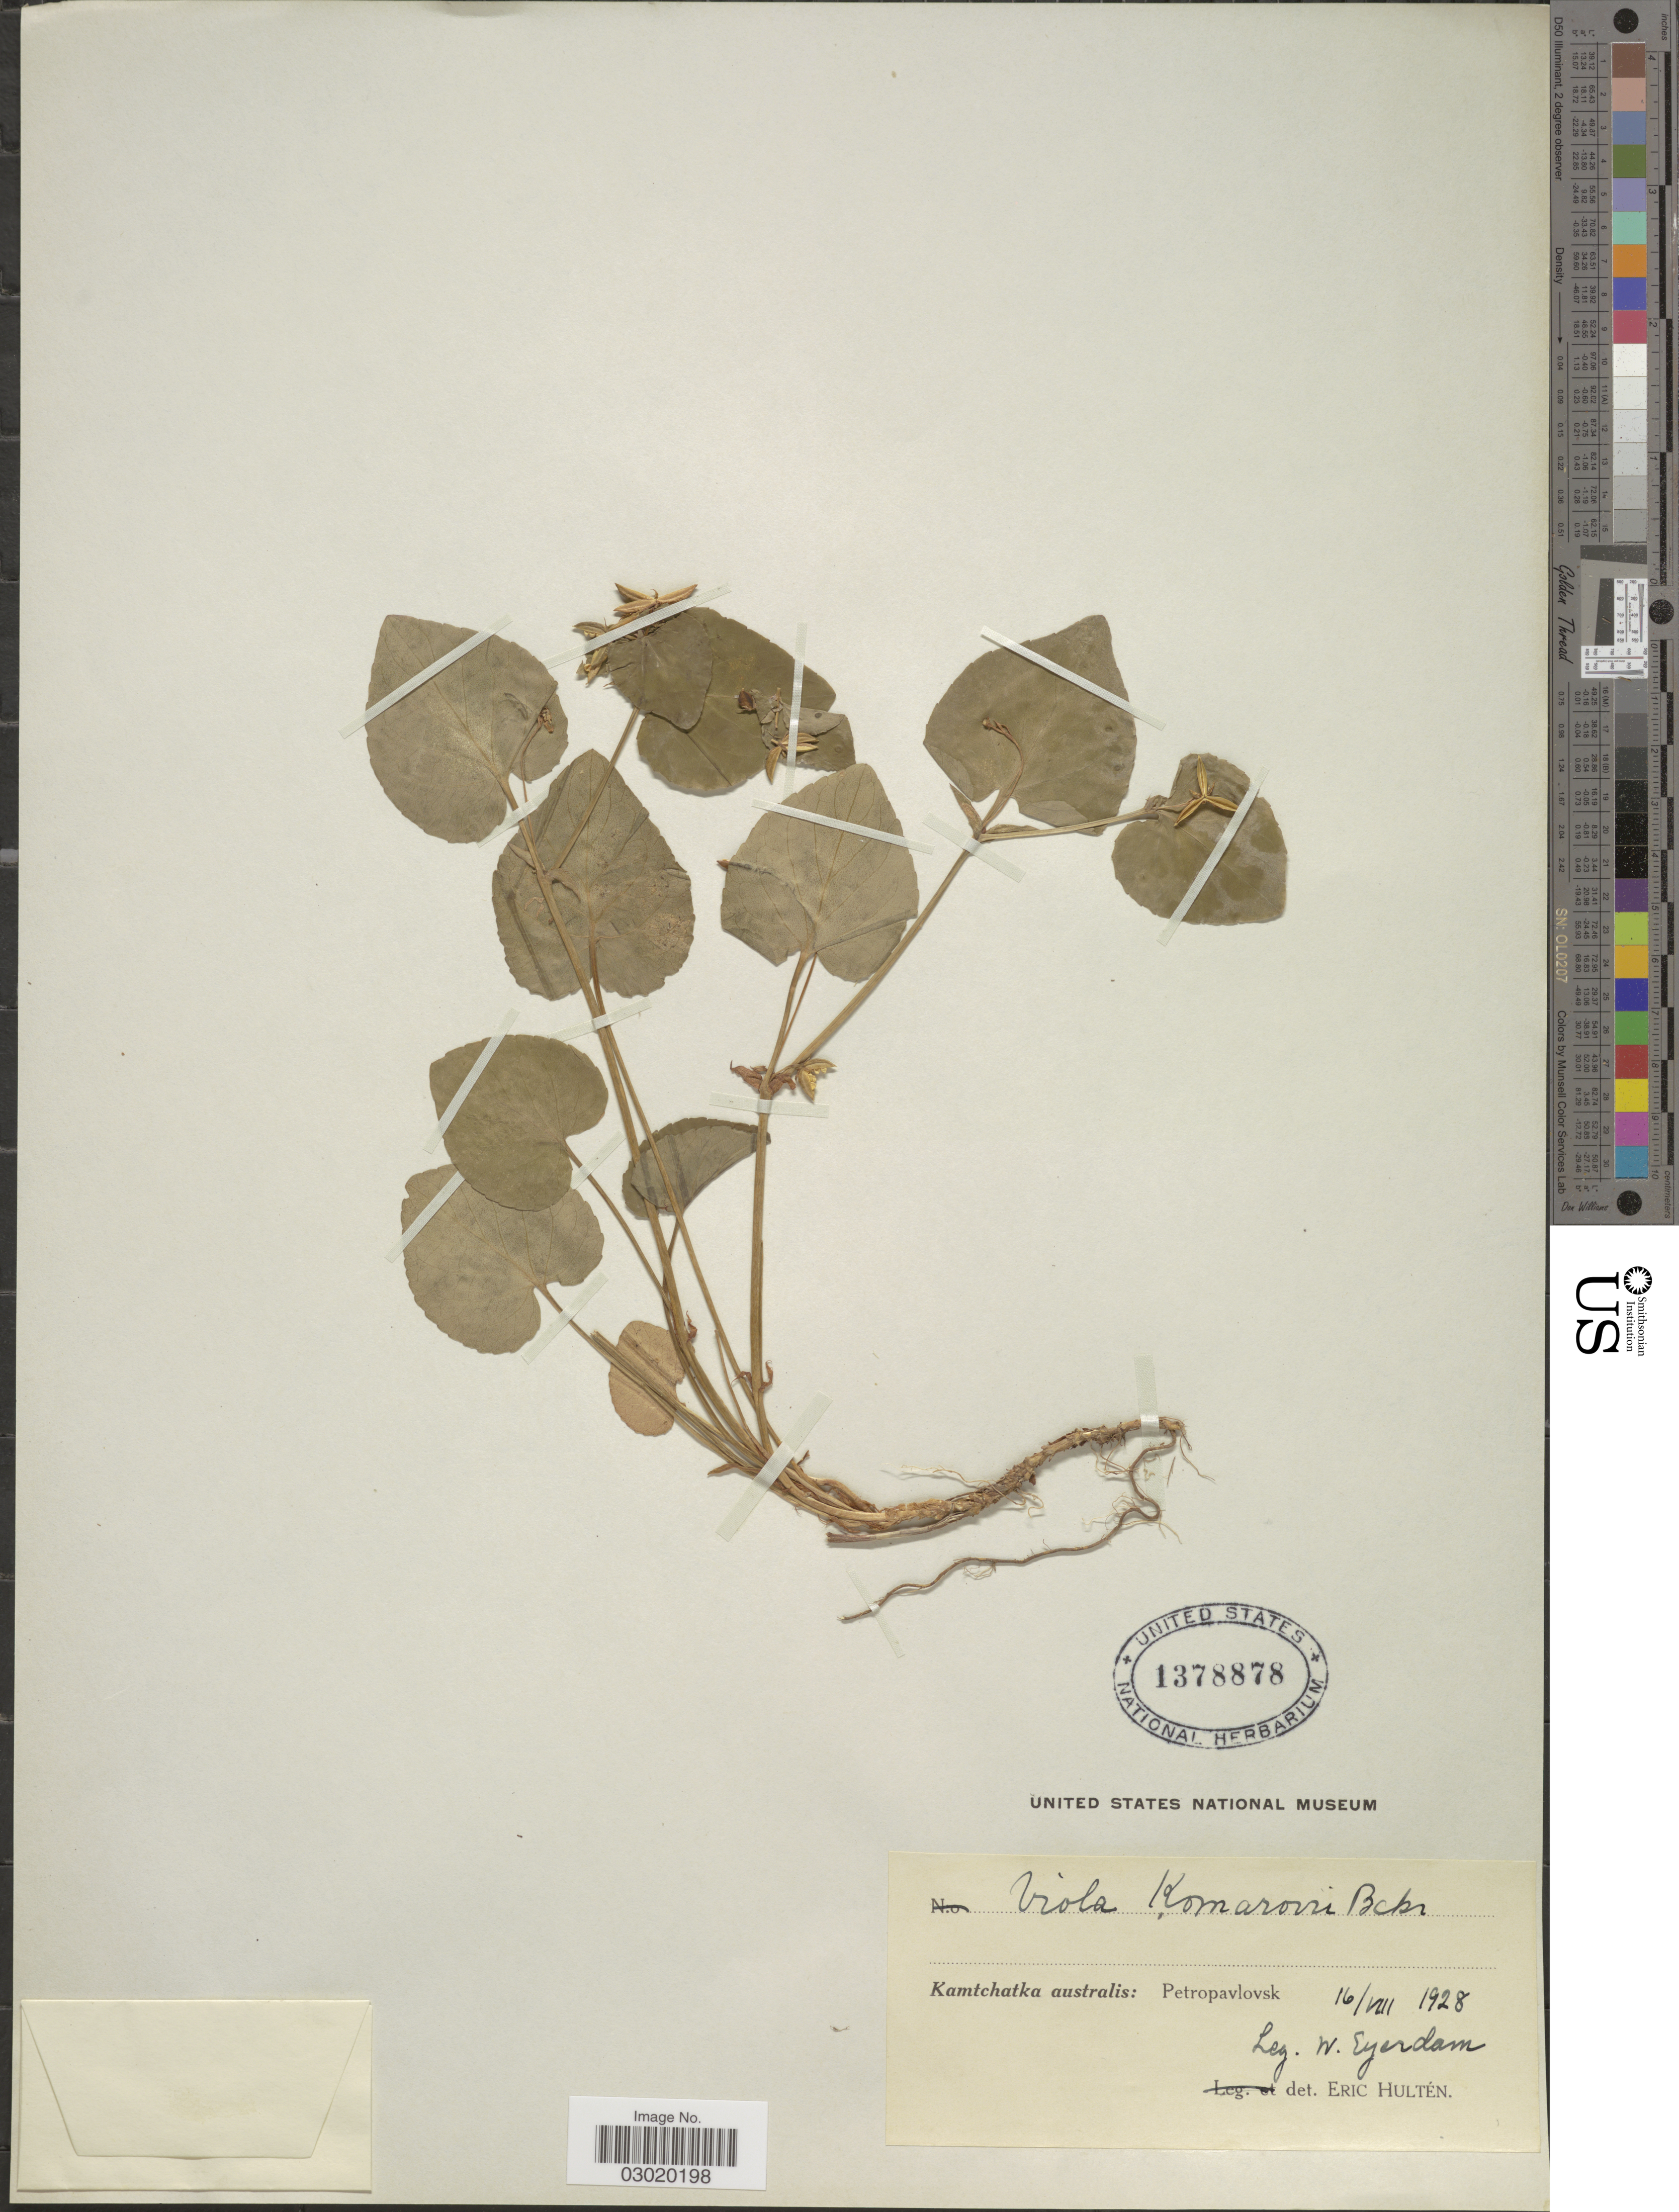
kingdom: Plantae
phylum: Tracheophyta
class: Magnoliopsida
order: Malpighiales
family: Violaceae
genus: Viola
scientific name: Viola sacchalinensis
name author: H. Boissieu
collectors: W. J. Eyerdam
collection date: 1928-08-16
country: Russian Federation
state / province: Kamchatka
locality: Kamtchatka australis: Petropavlovsk.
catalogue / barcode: US 1378878